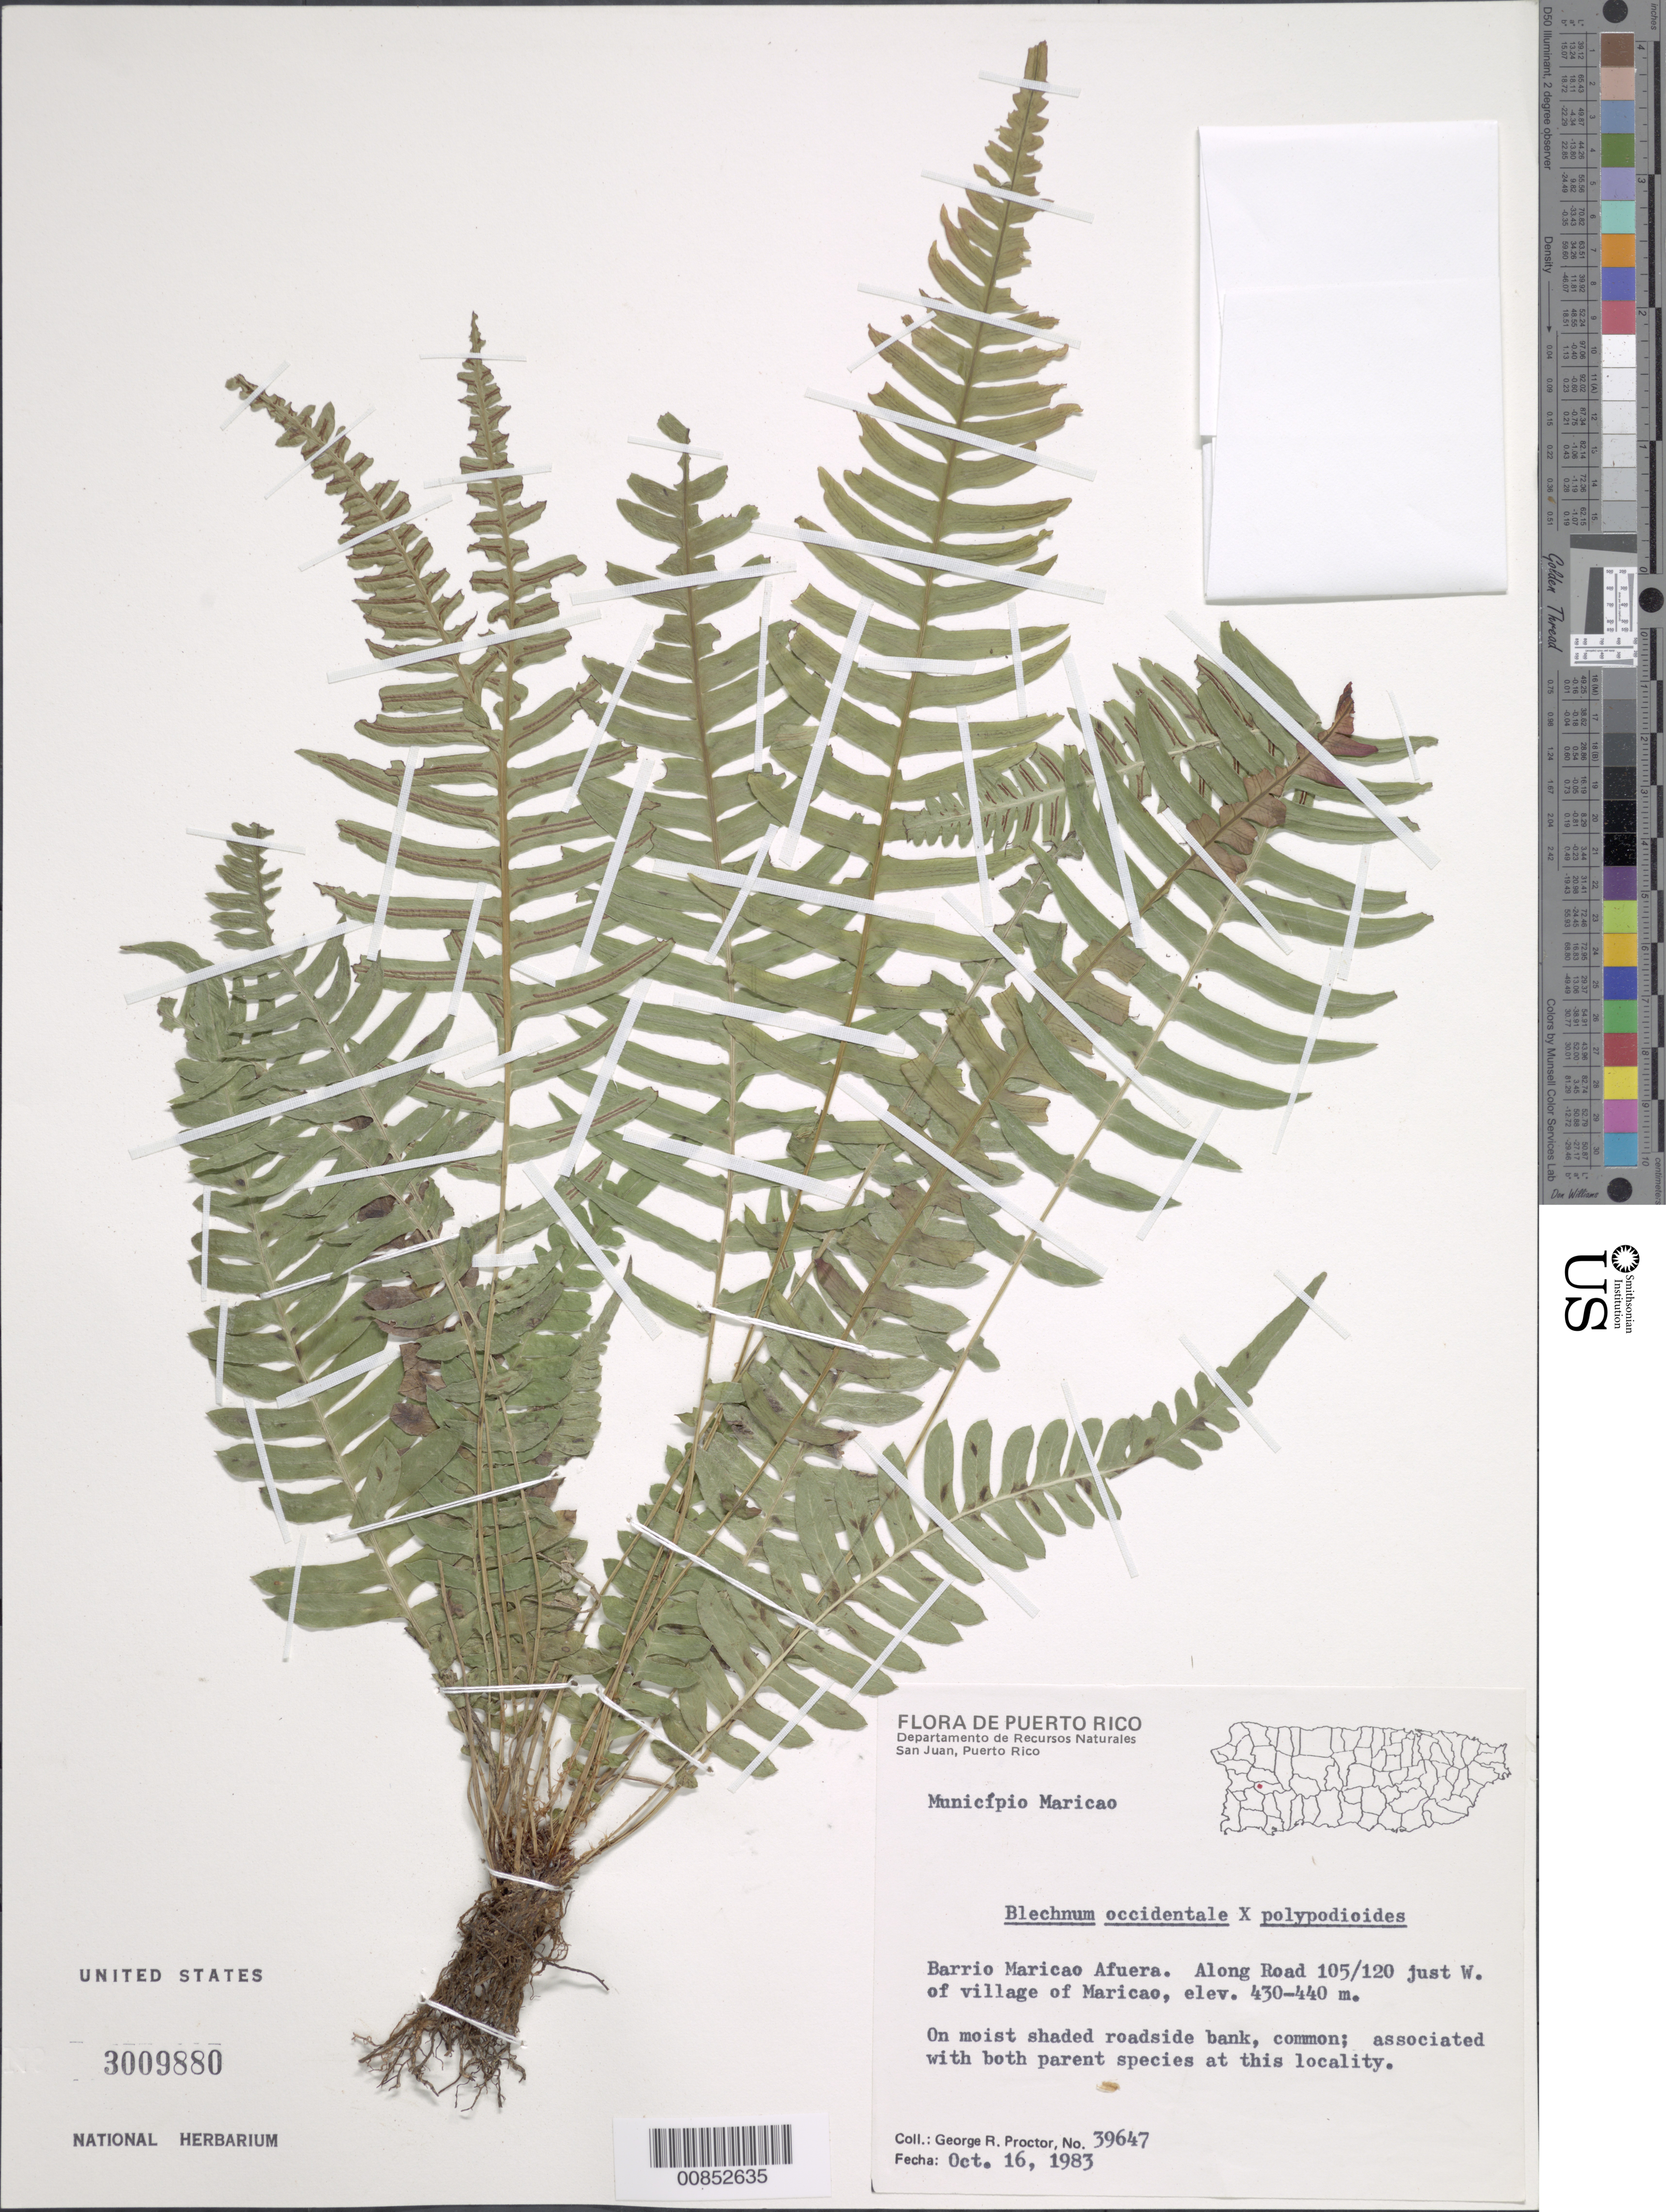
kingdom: Plantae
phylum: Tracheophyta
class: Polypodiopsida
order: Polypodiales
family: Blechnaceae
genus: Blechnum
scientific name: Blechnum unilaterale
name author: Sw.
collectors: G. R. Proctor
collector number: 39647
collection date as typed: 16 Oct 1983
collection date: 1983-10-16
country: Puerto Rico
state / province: Maricao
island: Puerto Rico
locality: Mun. Maricao, Barrio Maricao Afuera, along Road 105/120, just W of village of Maricao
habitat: Moist shaded roadside bank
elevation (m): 430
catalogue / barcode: US 3009880